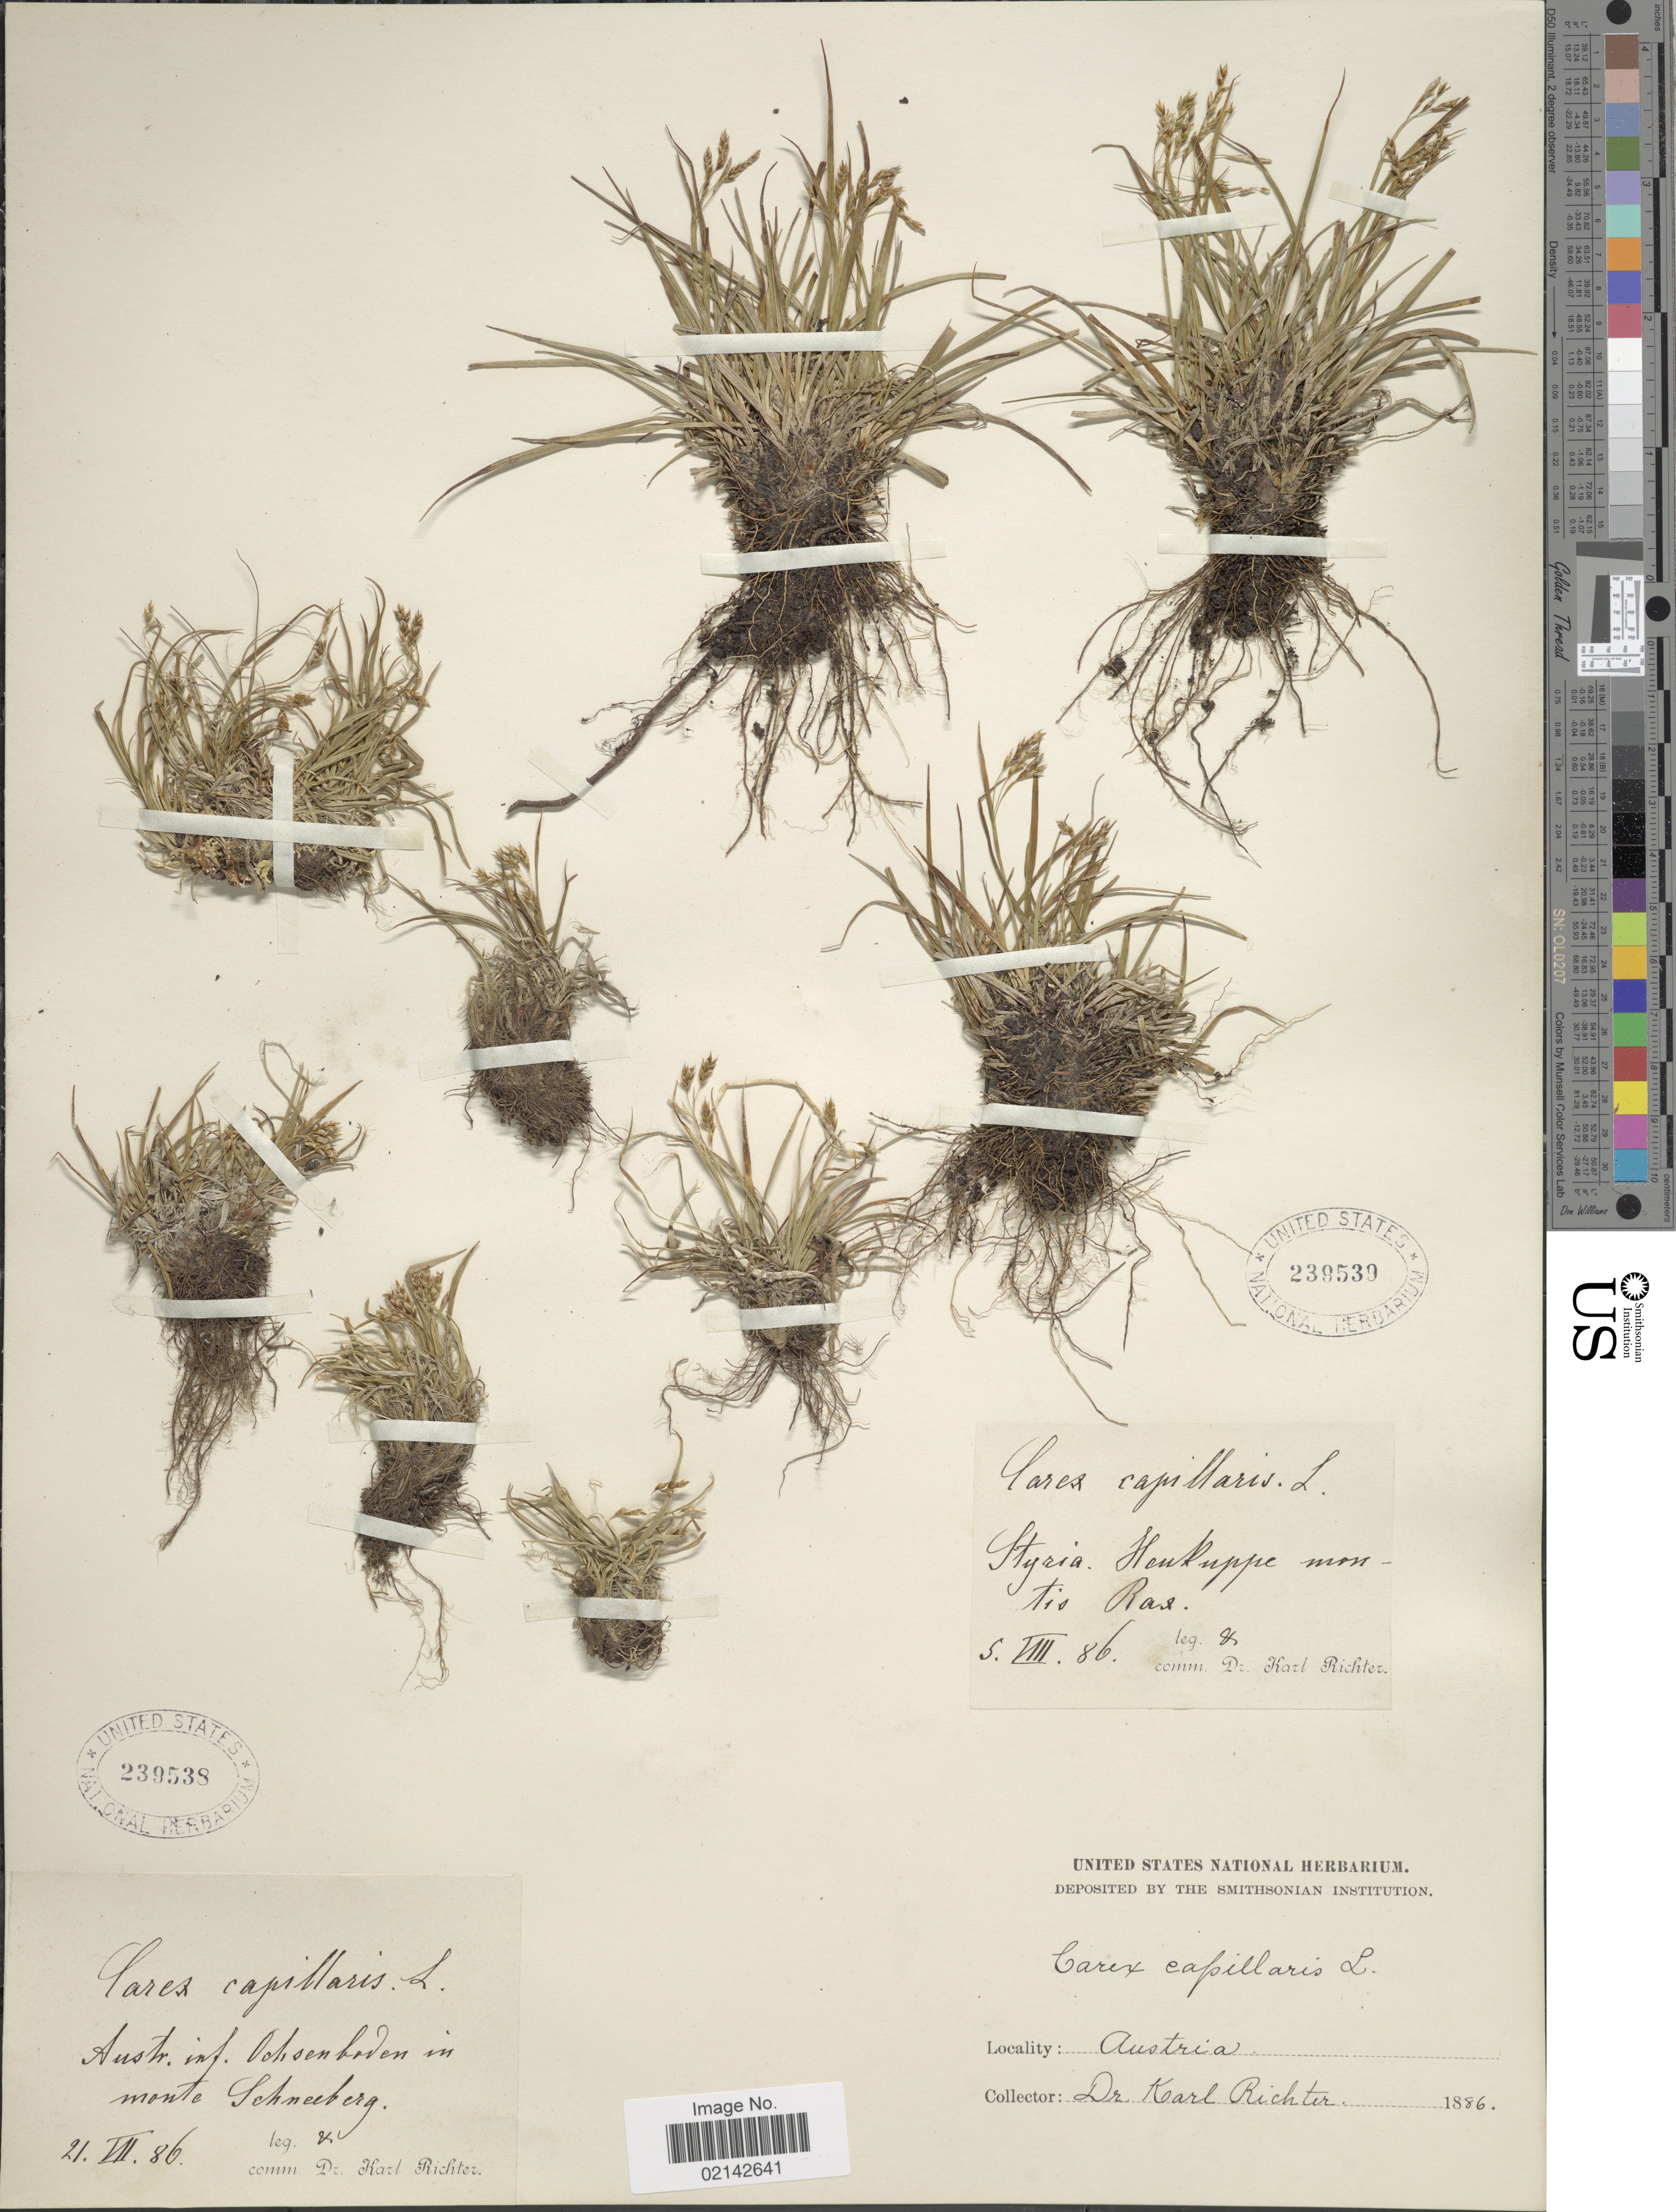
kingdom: Plantae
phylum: Tracheophyta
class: Liliopsida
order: Poales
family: Cyperaceae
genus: Carex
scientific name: Carex capillaris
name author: L.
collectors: K. Richter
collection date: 1886-08-05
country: Austria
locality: Styria, Henkuppe montis Ras. [interpreted]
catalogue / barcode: US 239538-2